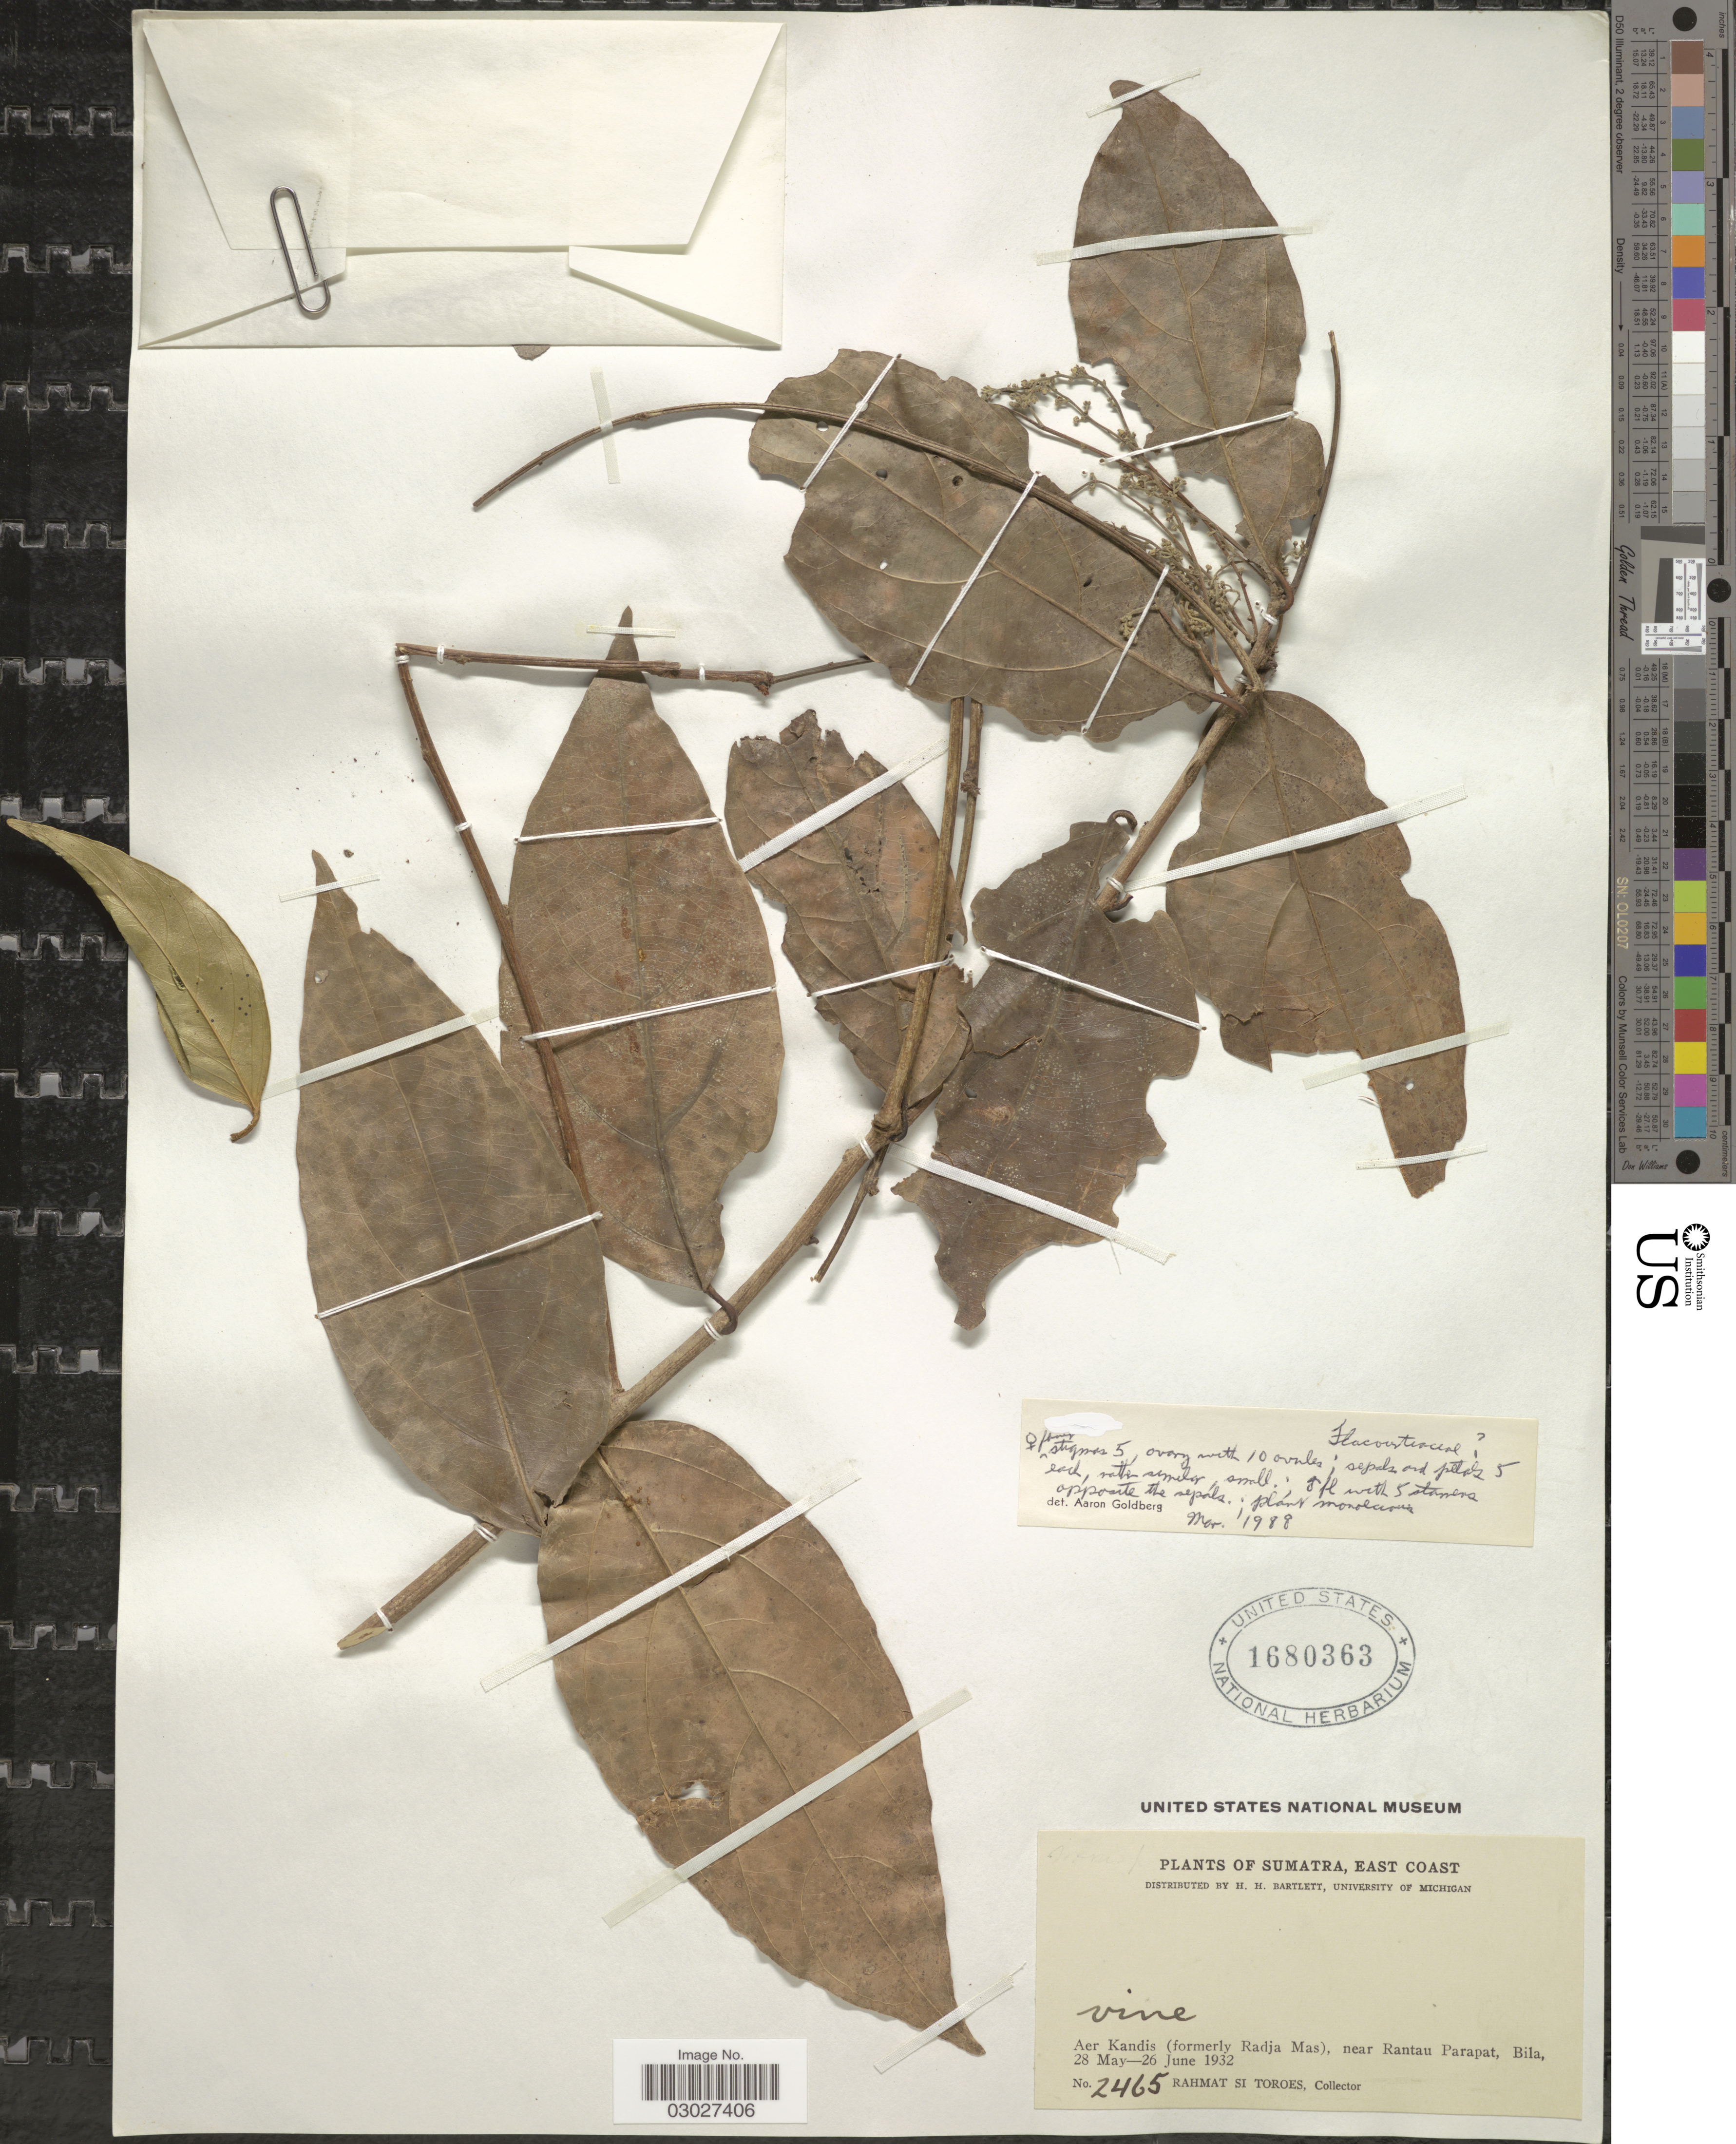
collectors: Rahmat Si Boeea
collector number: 2465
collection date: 1932-05-28/1932-06-26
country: Indonesia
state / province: Sumatra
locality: East Coast. Aer Kandis (formerly Radja Mas), near Rantau Parapat, Bila.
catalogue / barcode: US 1680363